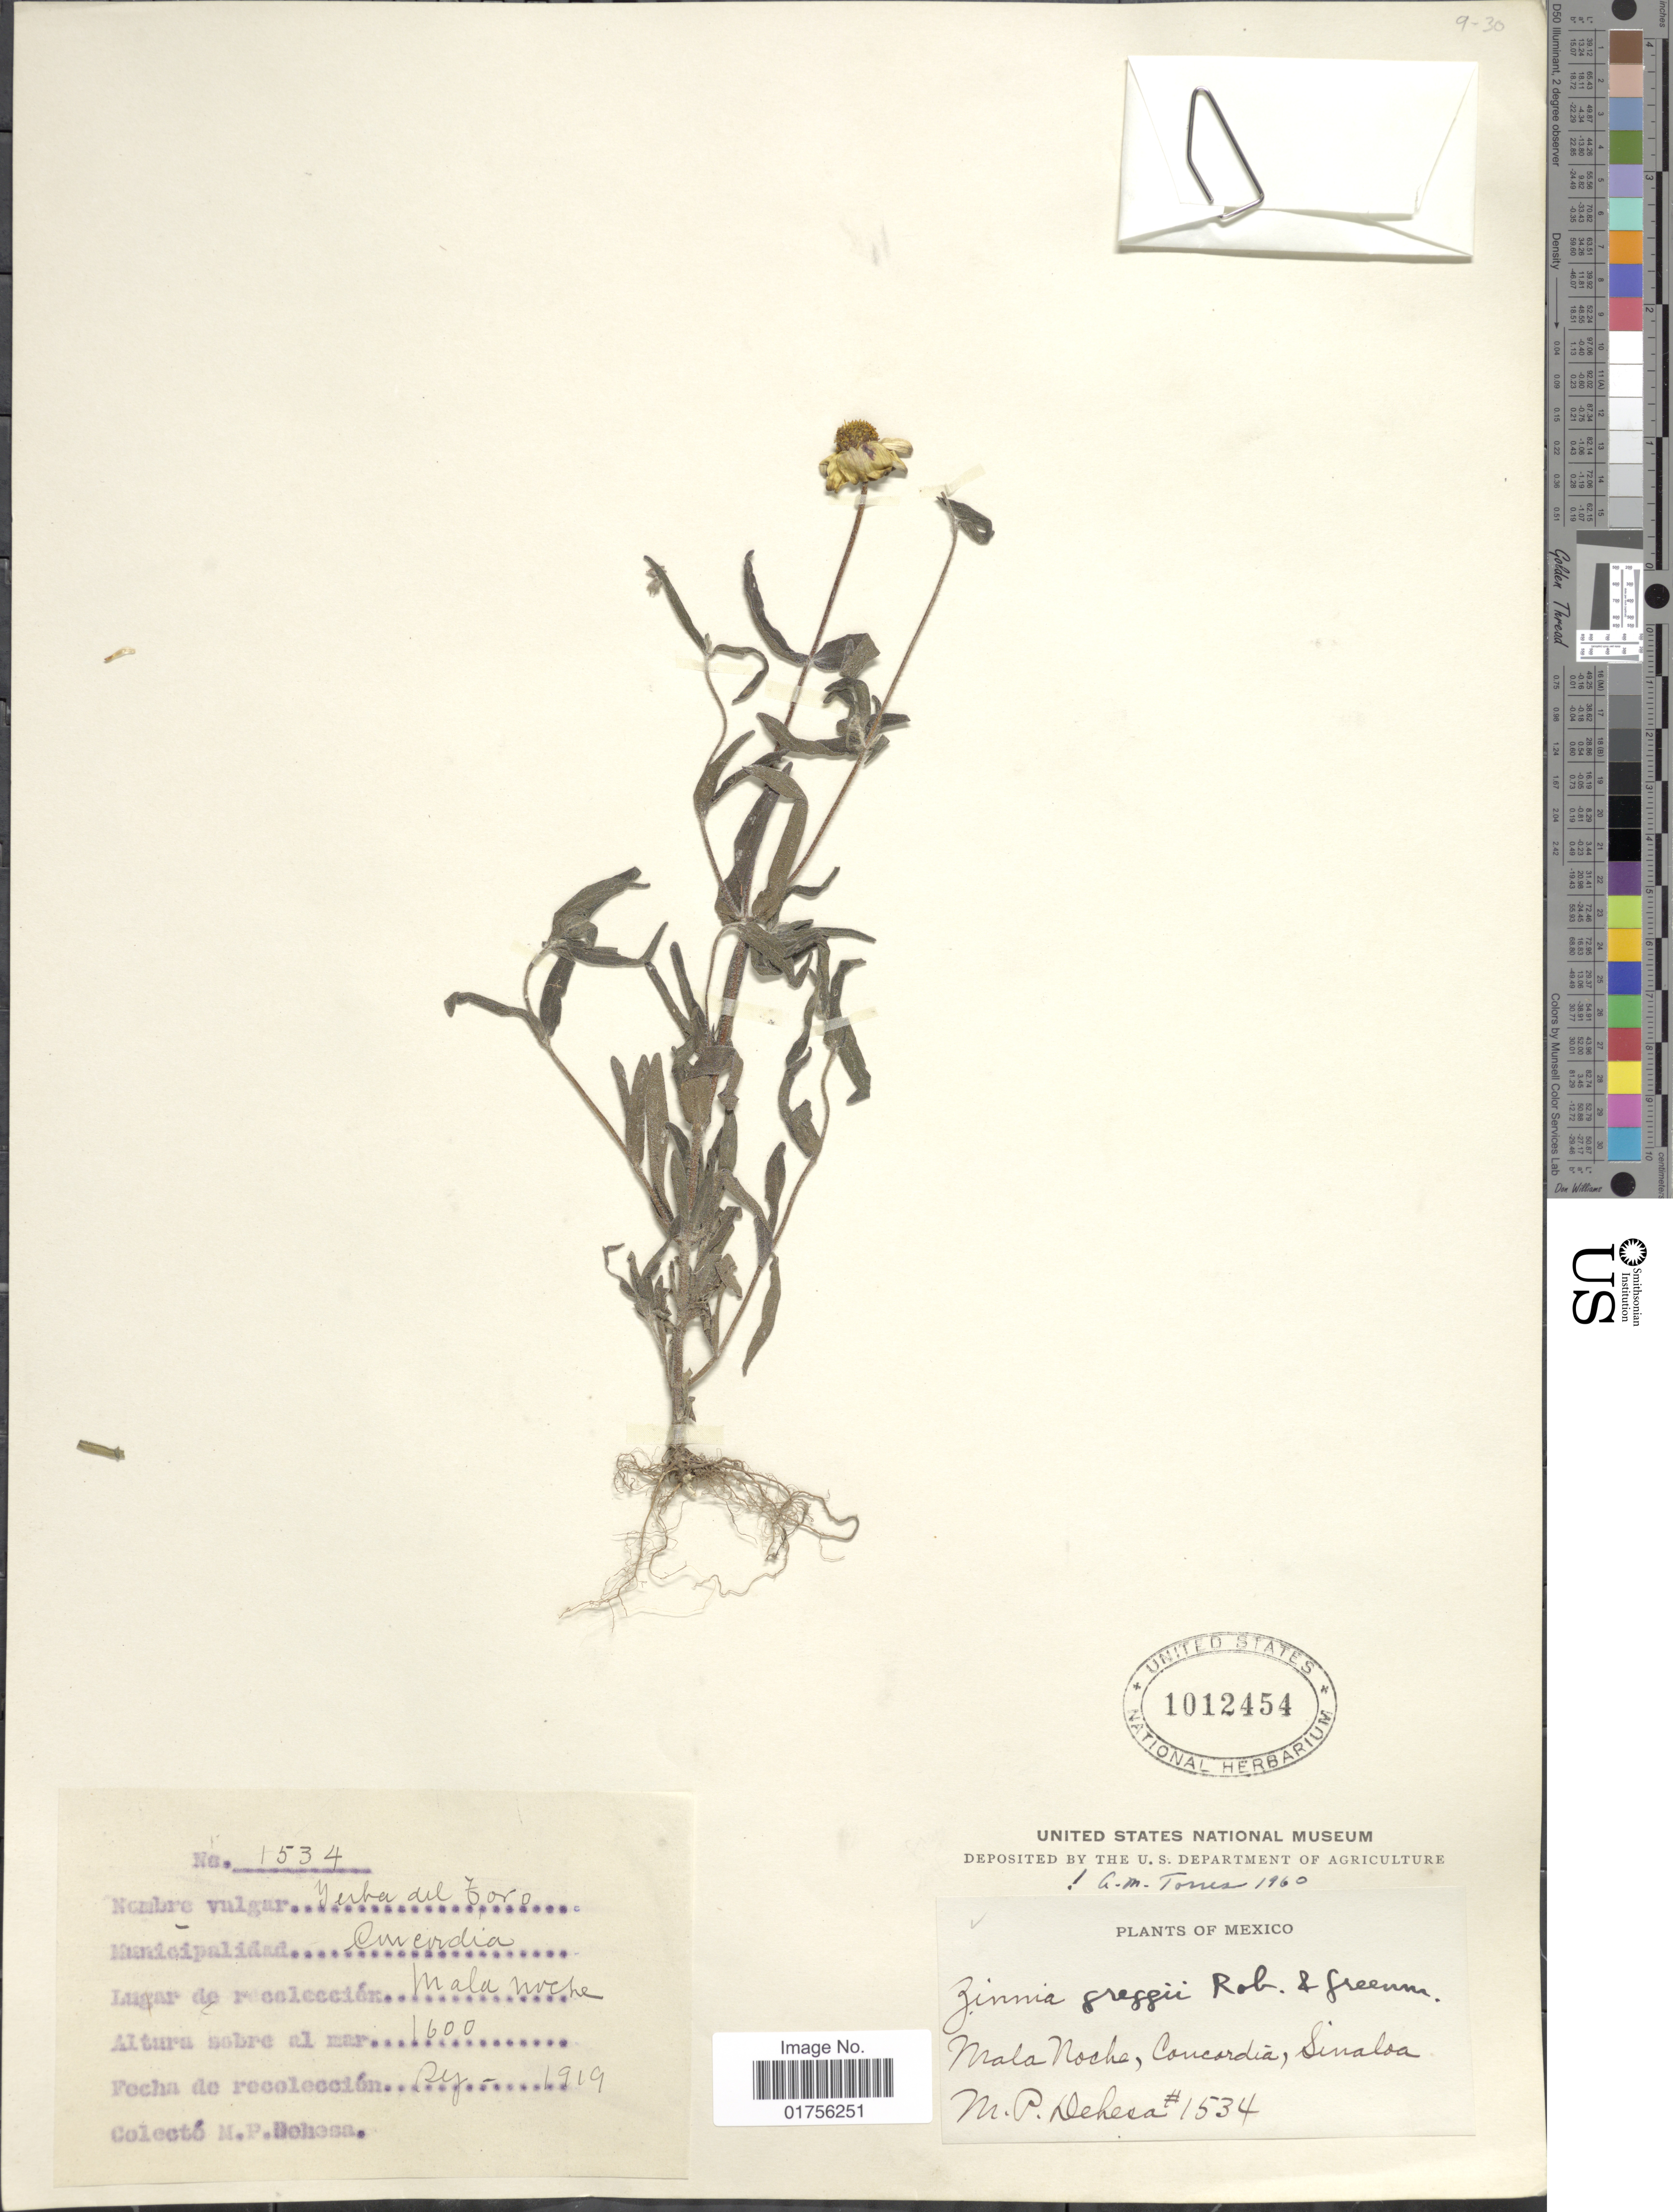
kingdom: Plantae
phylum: Tracheophyta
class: Magnoliopsida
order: Asterales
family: Asteraceae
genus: Zinnia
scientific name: Zinnia greggii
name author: (B.L. Rob.) B.L. Rob.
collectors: M. Dehesa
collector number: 1534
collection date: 1919-09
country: Mexico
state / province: Sinaloa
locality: Mala Noche, Concordia, Sinaloa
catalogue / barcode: US 1012454